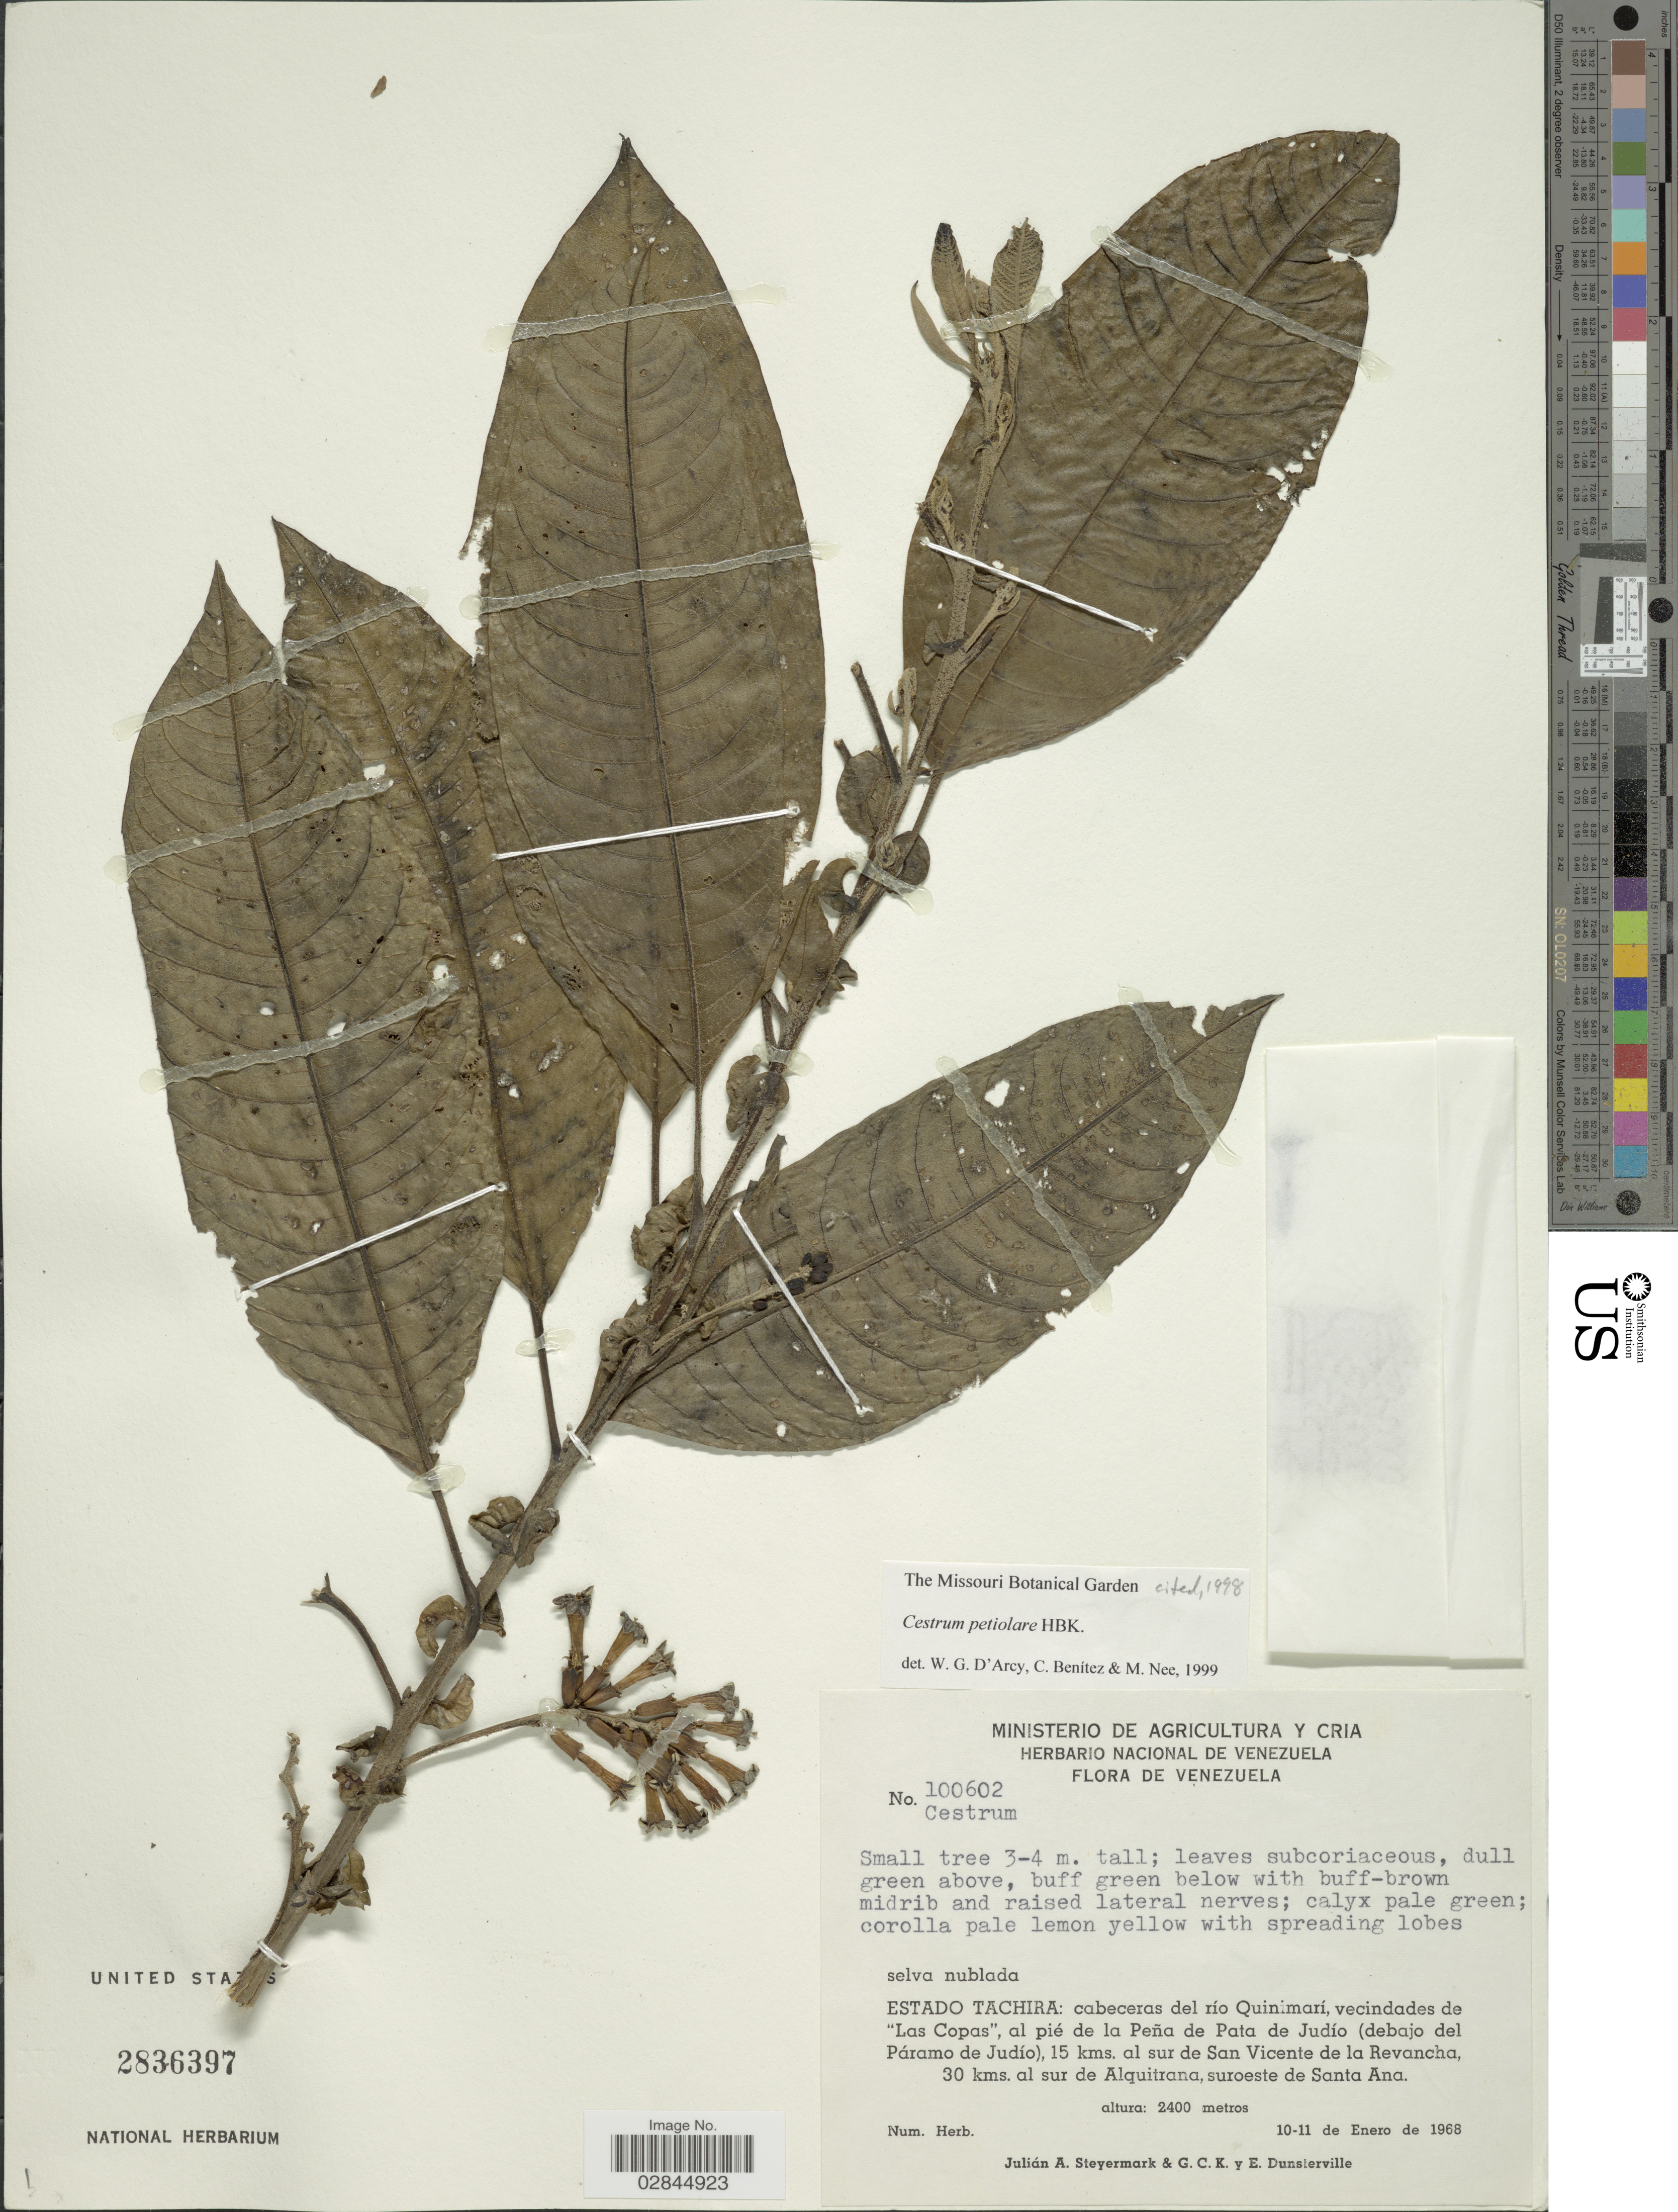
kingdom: Plantae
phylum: Tracheophyta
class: Magnoliopsida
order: Solanales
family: Solanaceae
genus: Cestrum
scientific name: Cestrum petiolare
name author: Kunth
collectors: J. Steyermark, G. C. K. Dunsterville & E. Dunsterville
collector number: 100602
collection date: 1968-01-10/1968-01-11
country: Venezuela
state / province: Tachira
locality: Cabeceras del río Quinimarí, vecindades de "Las Copas", al pié de la Peña de Pata de Judío (debajo del Páramo de Judío), 15 kms. al sur de San Vicente de la Revancha, 30 kms. al sur de Alquitrana, suroeste de Santa Ana.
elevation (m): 2400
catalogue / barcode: US 2836397